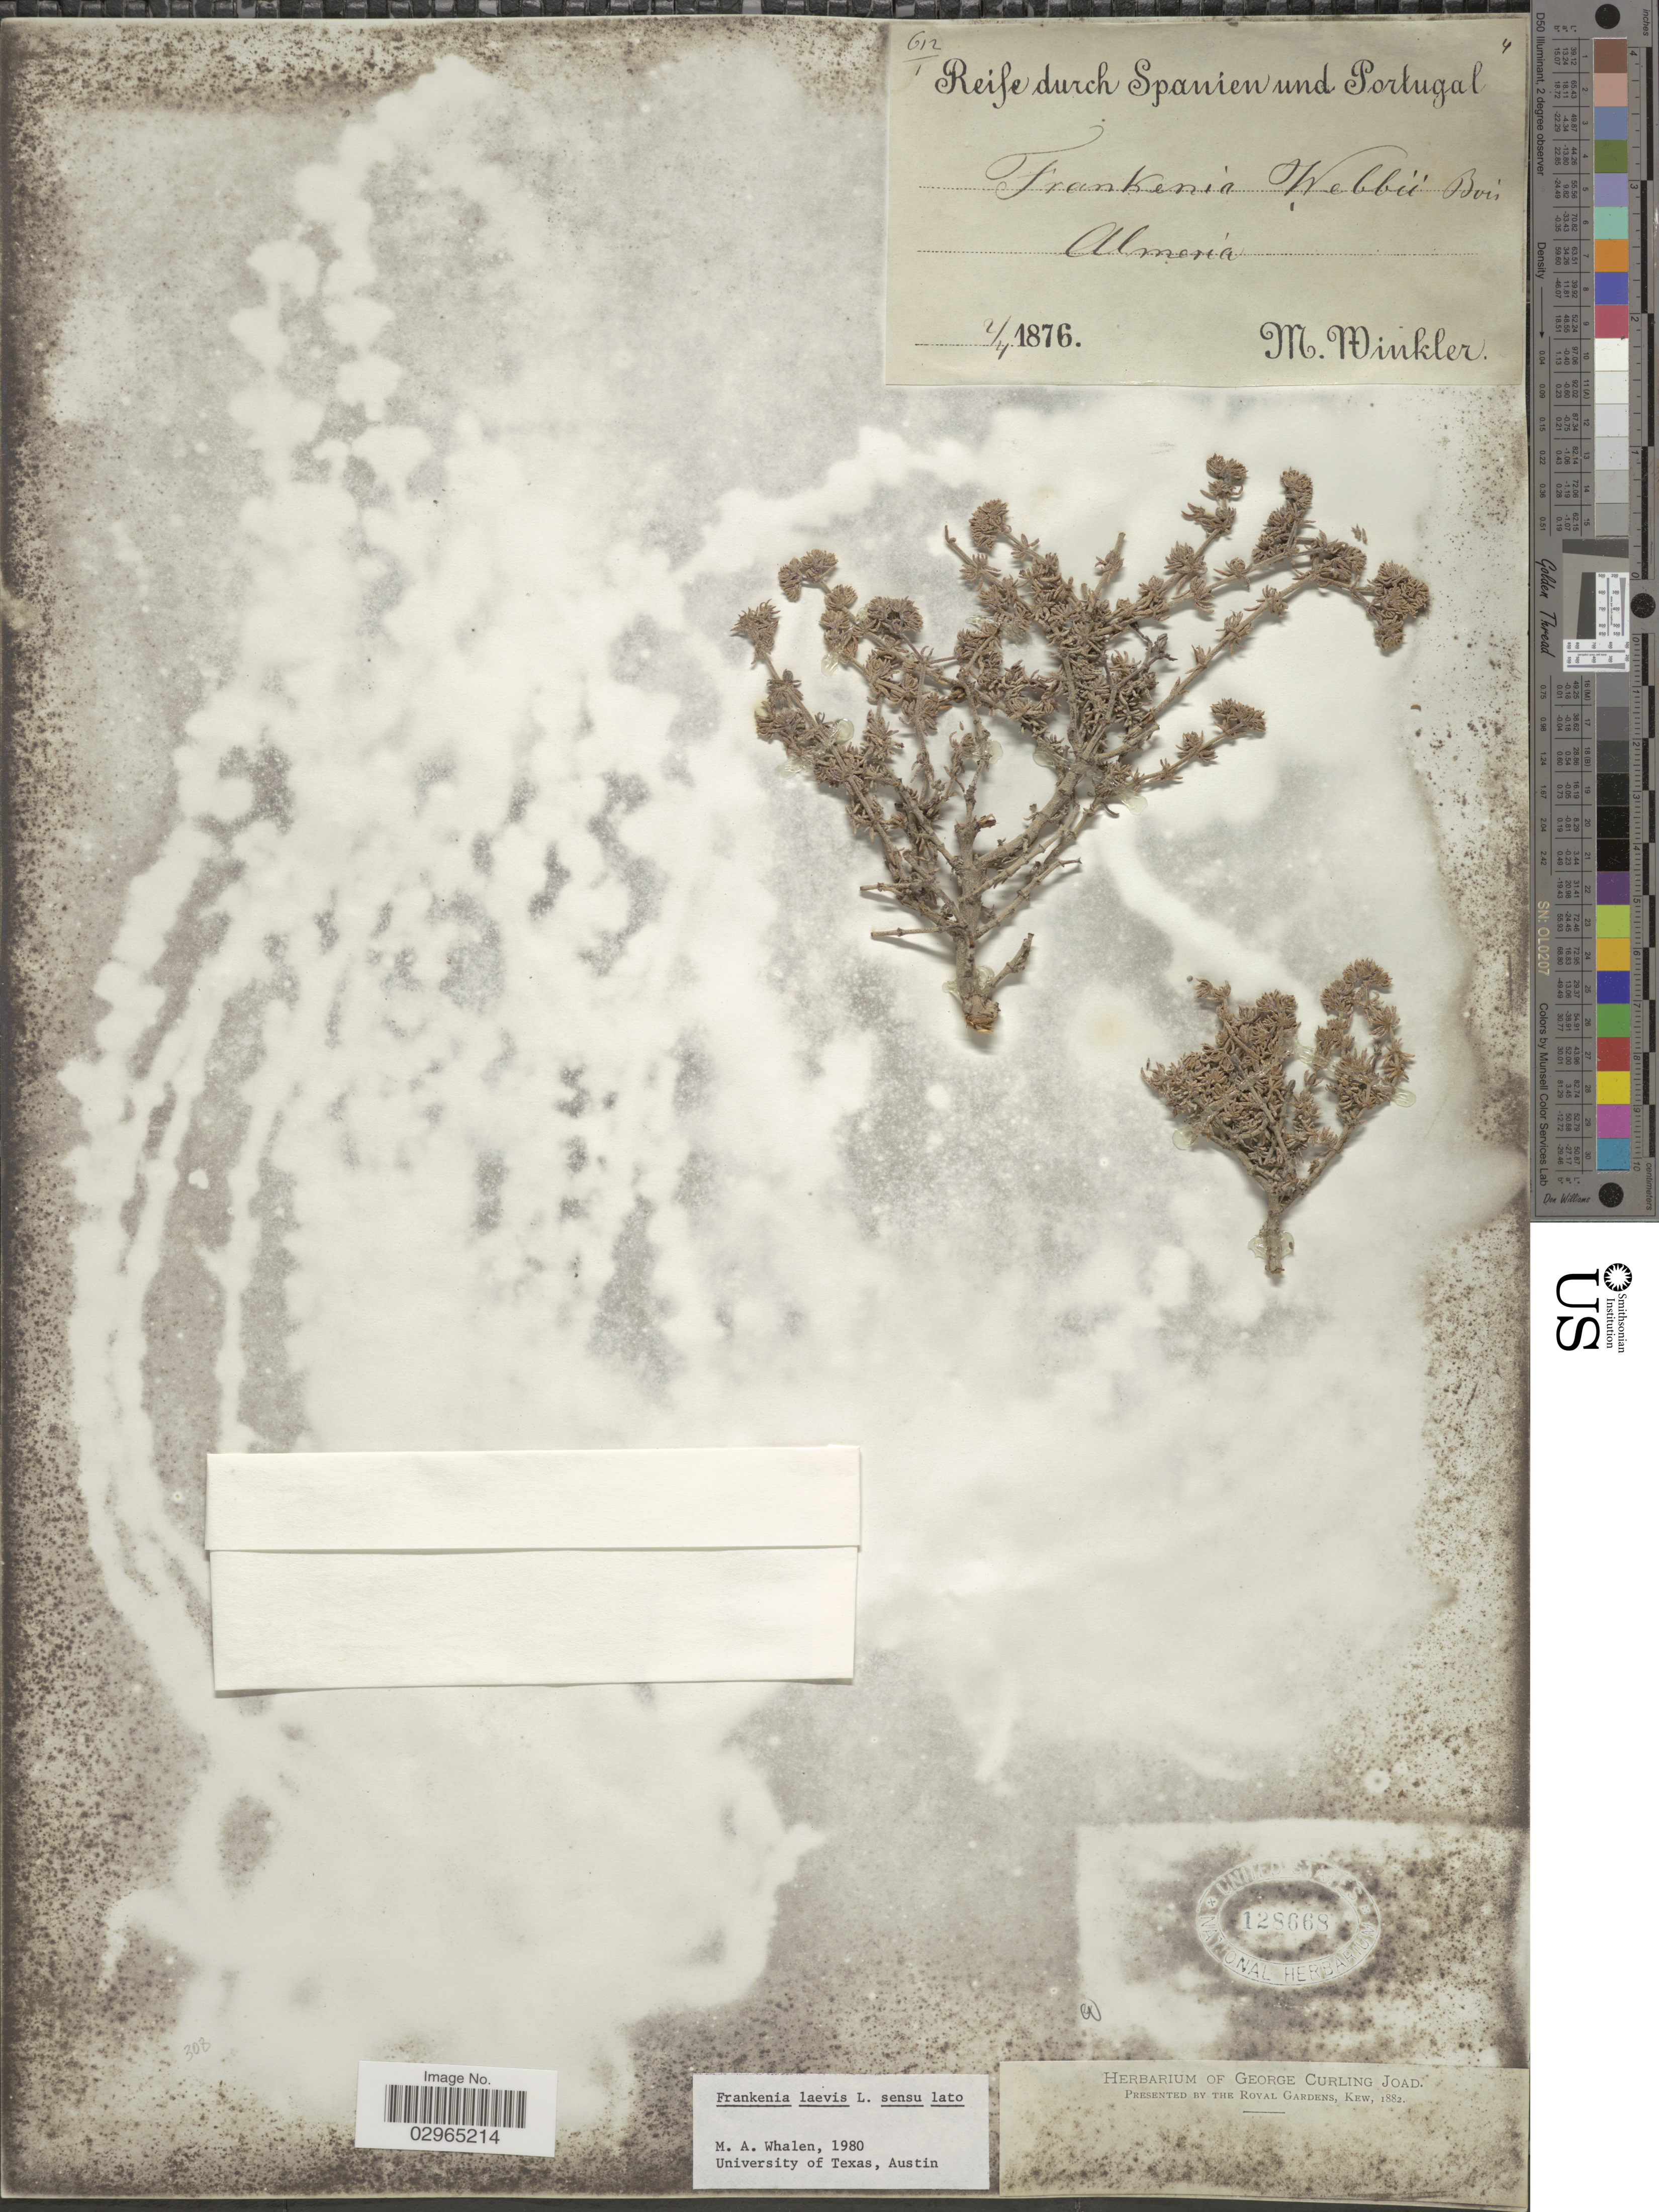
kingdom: Plantae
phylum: Tracheophyta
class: Magnoliopsida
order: Caryophyllales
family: Frankeniaceae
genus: Frankenia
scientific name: Frankenia laevis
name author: L.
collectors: M. Winkler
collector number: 612/1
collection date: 1876-04-02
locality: Spanien und Portugal. Almeria.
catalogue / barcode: US 128668